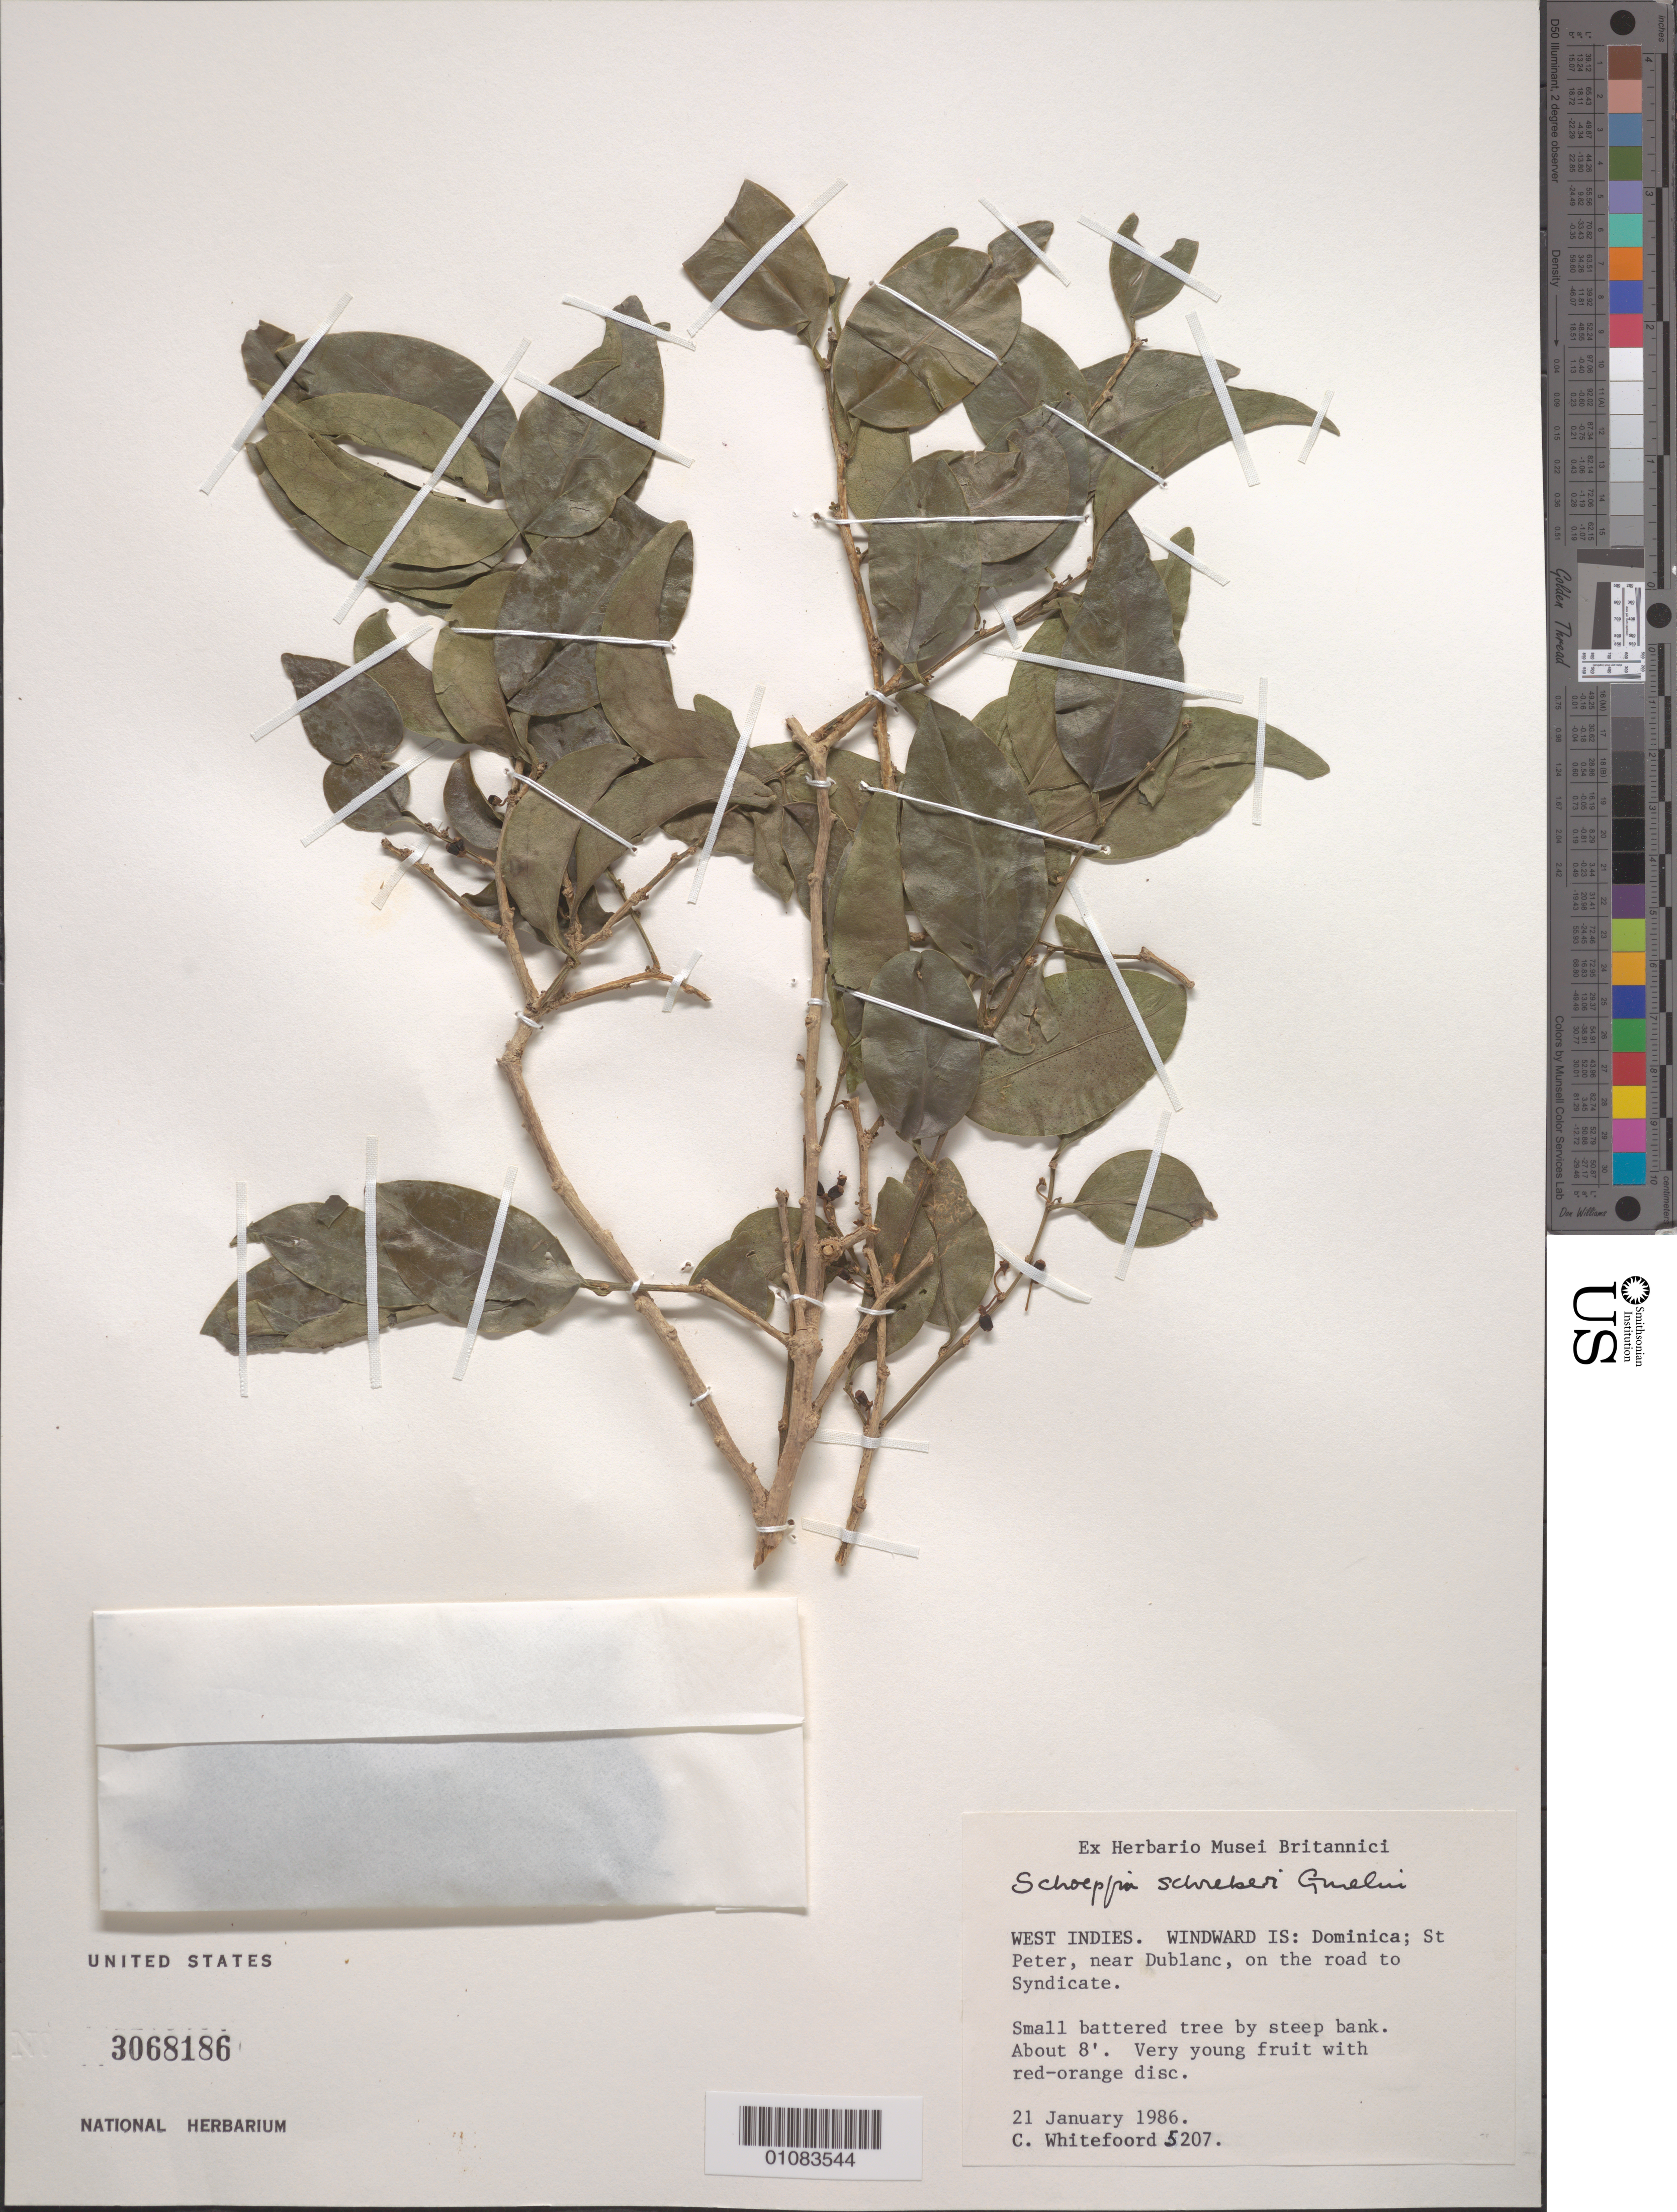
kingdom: Plantae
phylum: Tracheophyta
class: Magnoliopsida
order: Santalales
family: Schoepfiaceae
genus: Schoepfia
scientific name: Schoepfia schreberi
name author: J.F. Gmel.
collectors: C. Whitefoord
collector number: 5207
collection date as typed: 21 Jan 1986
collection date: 1986-01-21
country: Dominica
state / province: St. Peter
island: Dominica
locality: Near Dublanc, on the road to Syndicate.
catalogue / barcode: US 3068186